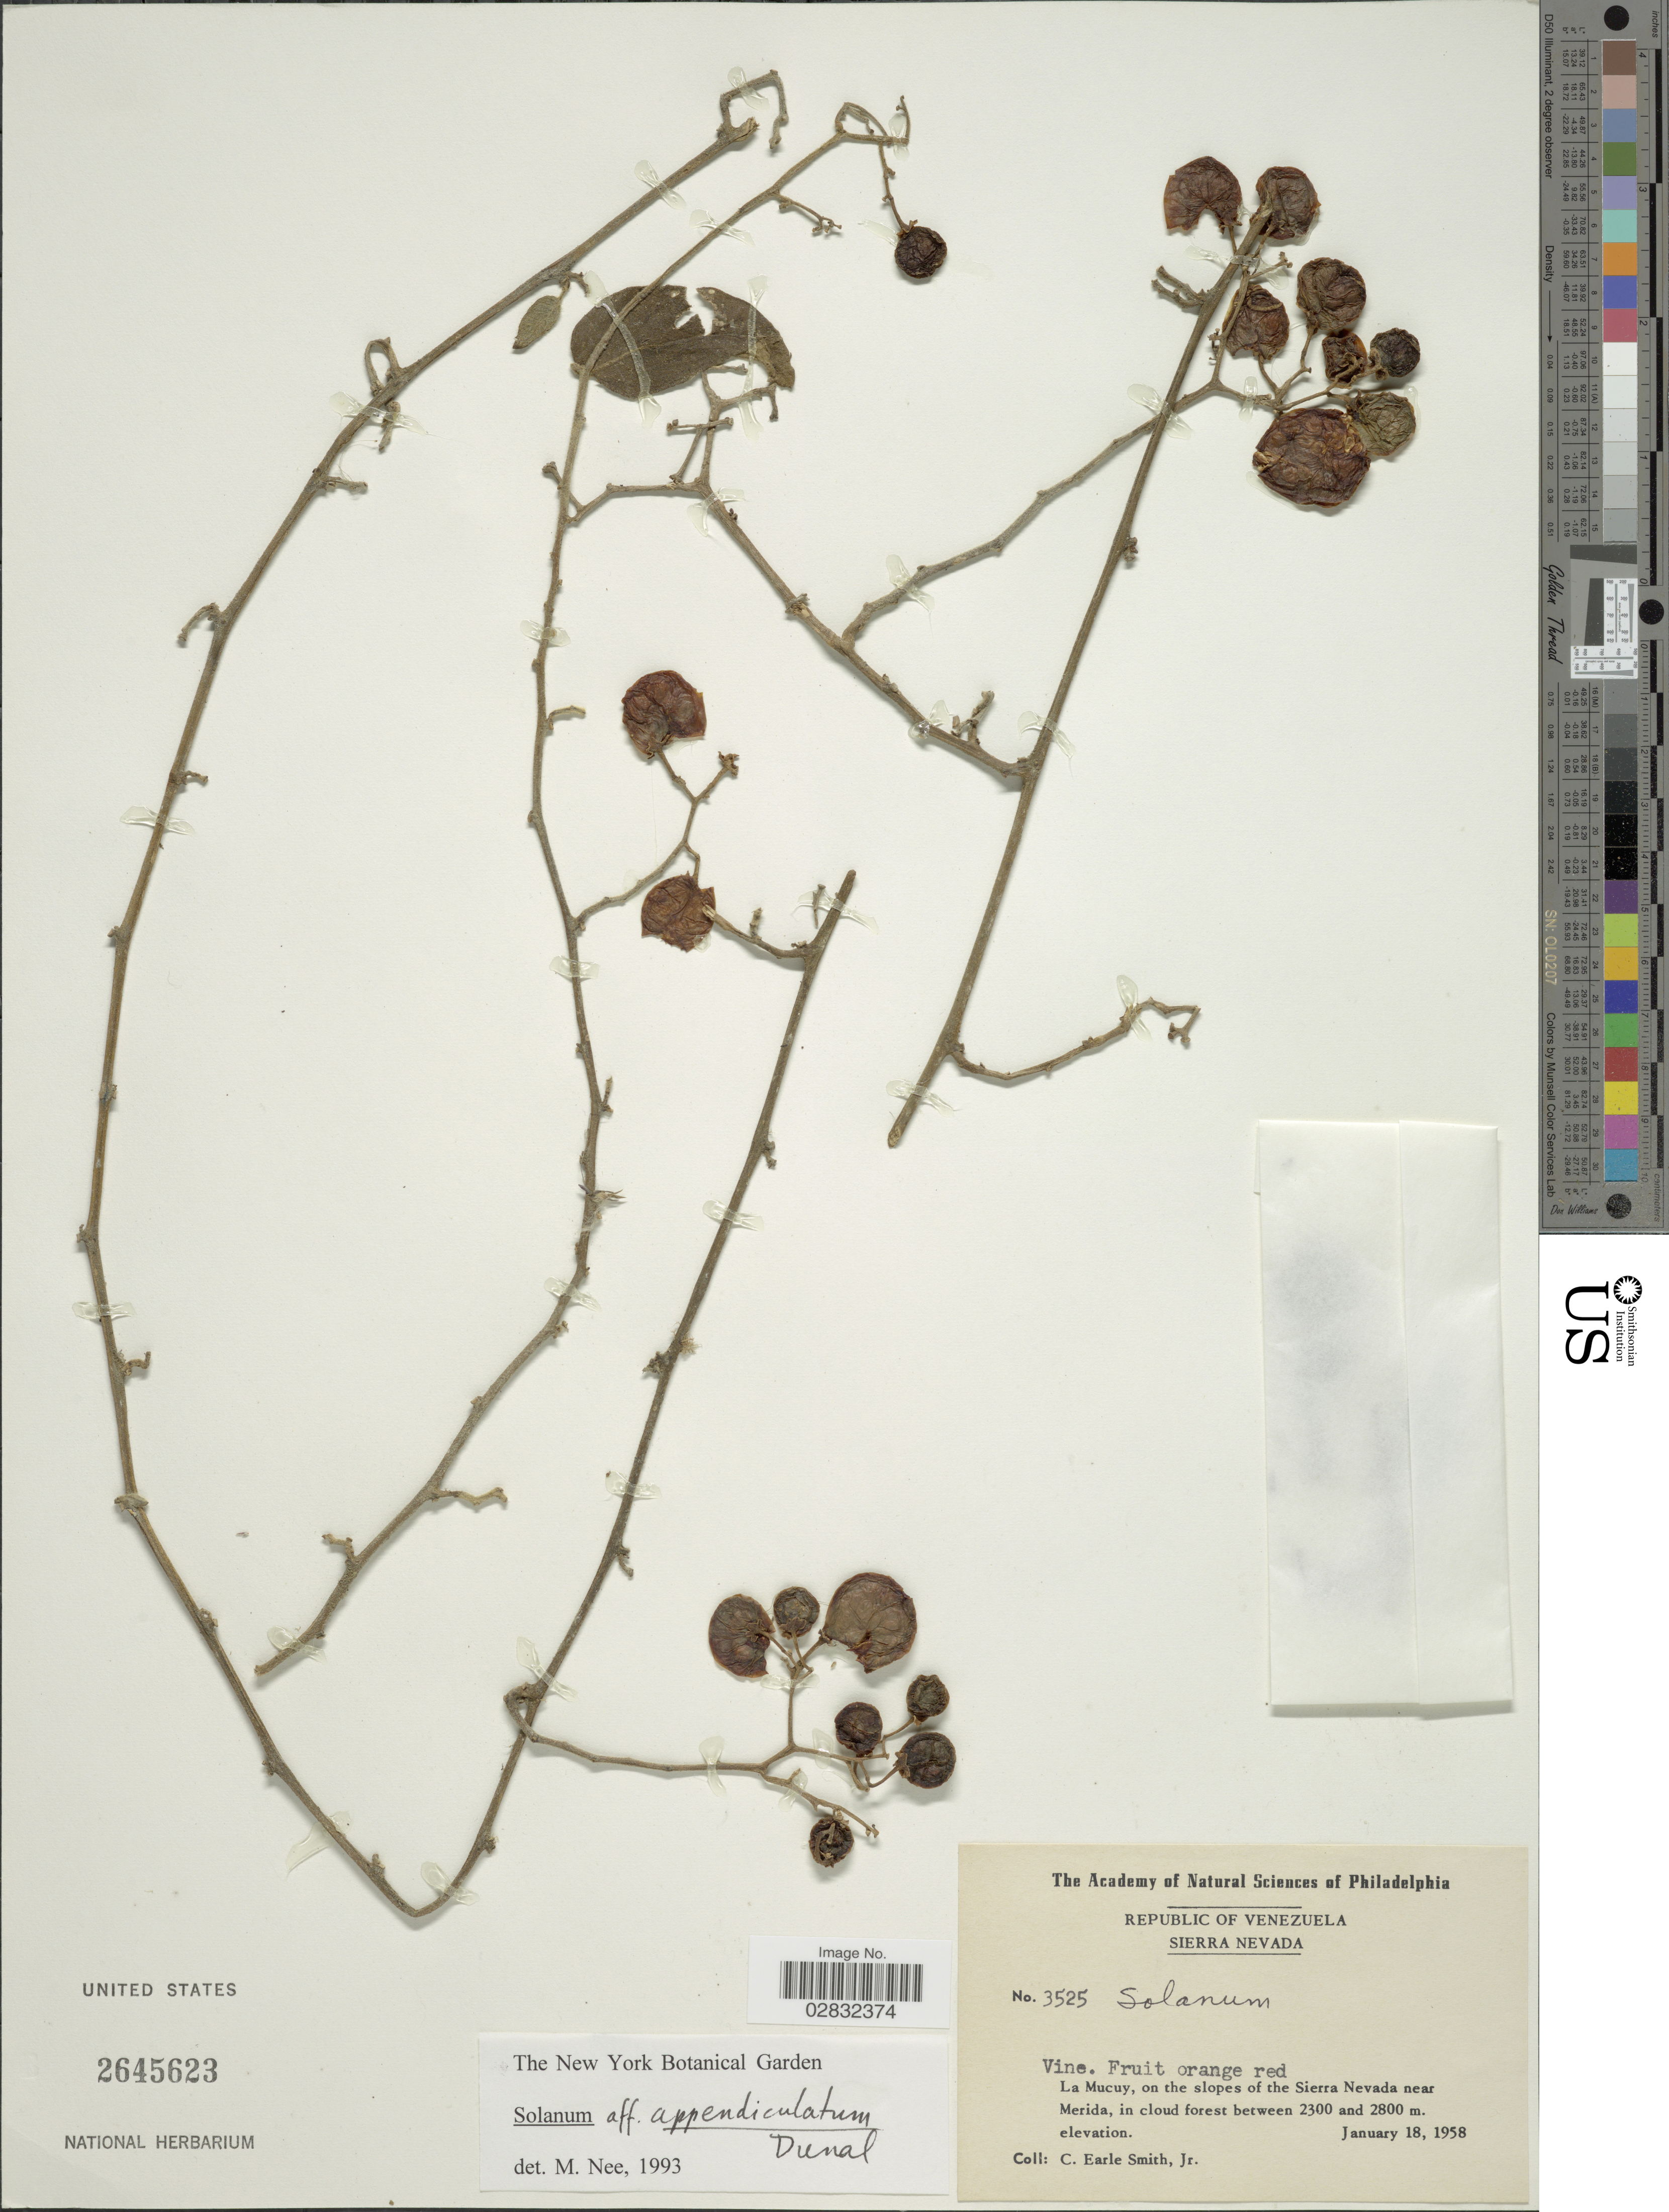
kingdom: Plantae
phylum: Tracheophyta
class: Magnoliopsida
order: Solanales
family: Solanaceae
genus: Solanum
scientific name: Solanum appendiculatum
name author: Humb. & Bonpl. ex Dunal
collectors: C. E. Smith Jr.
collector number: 3525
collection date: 1958-01-18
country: Venezuela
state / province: Mérida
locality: Republic of Venezuela, Sierra Nevada, La Mucuy, on the slopes of the Sierra Nevada near Merida, in cloud forest.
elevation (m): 2300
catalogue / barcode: US 2645623